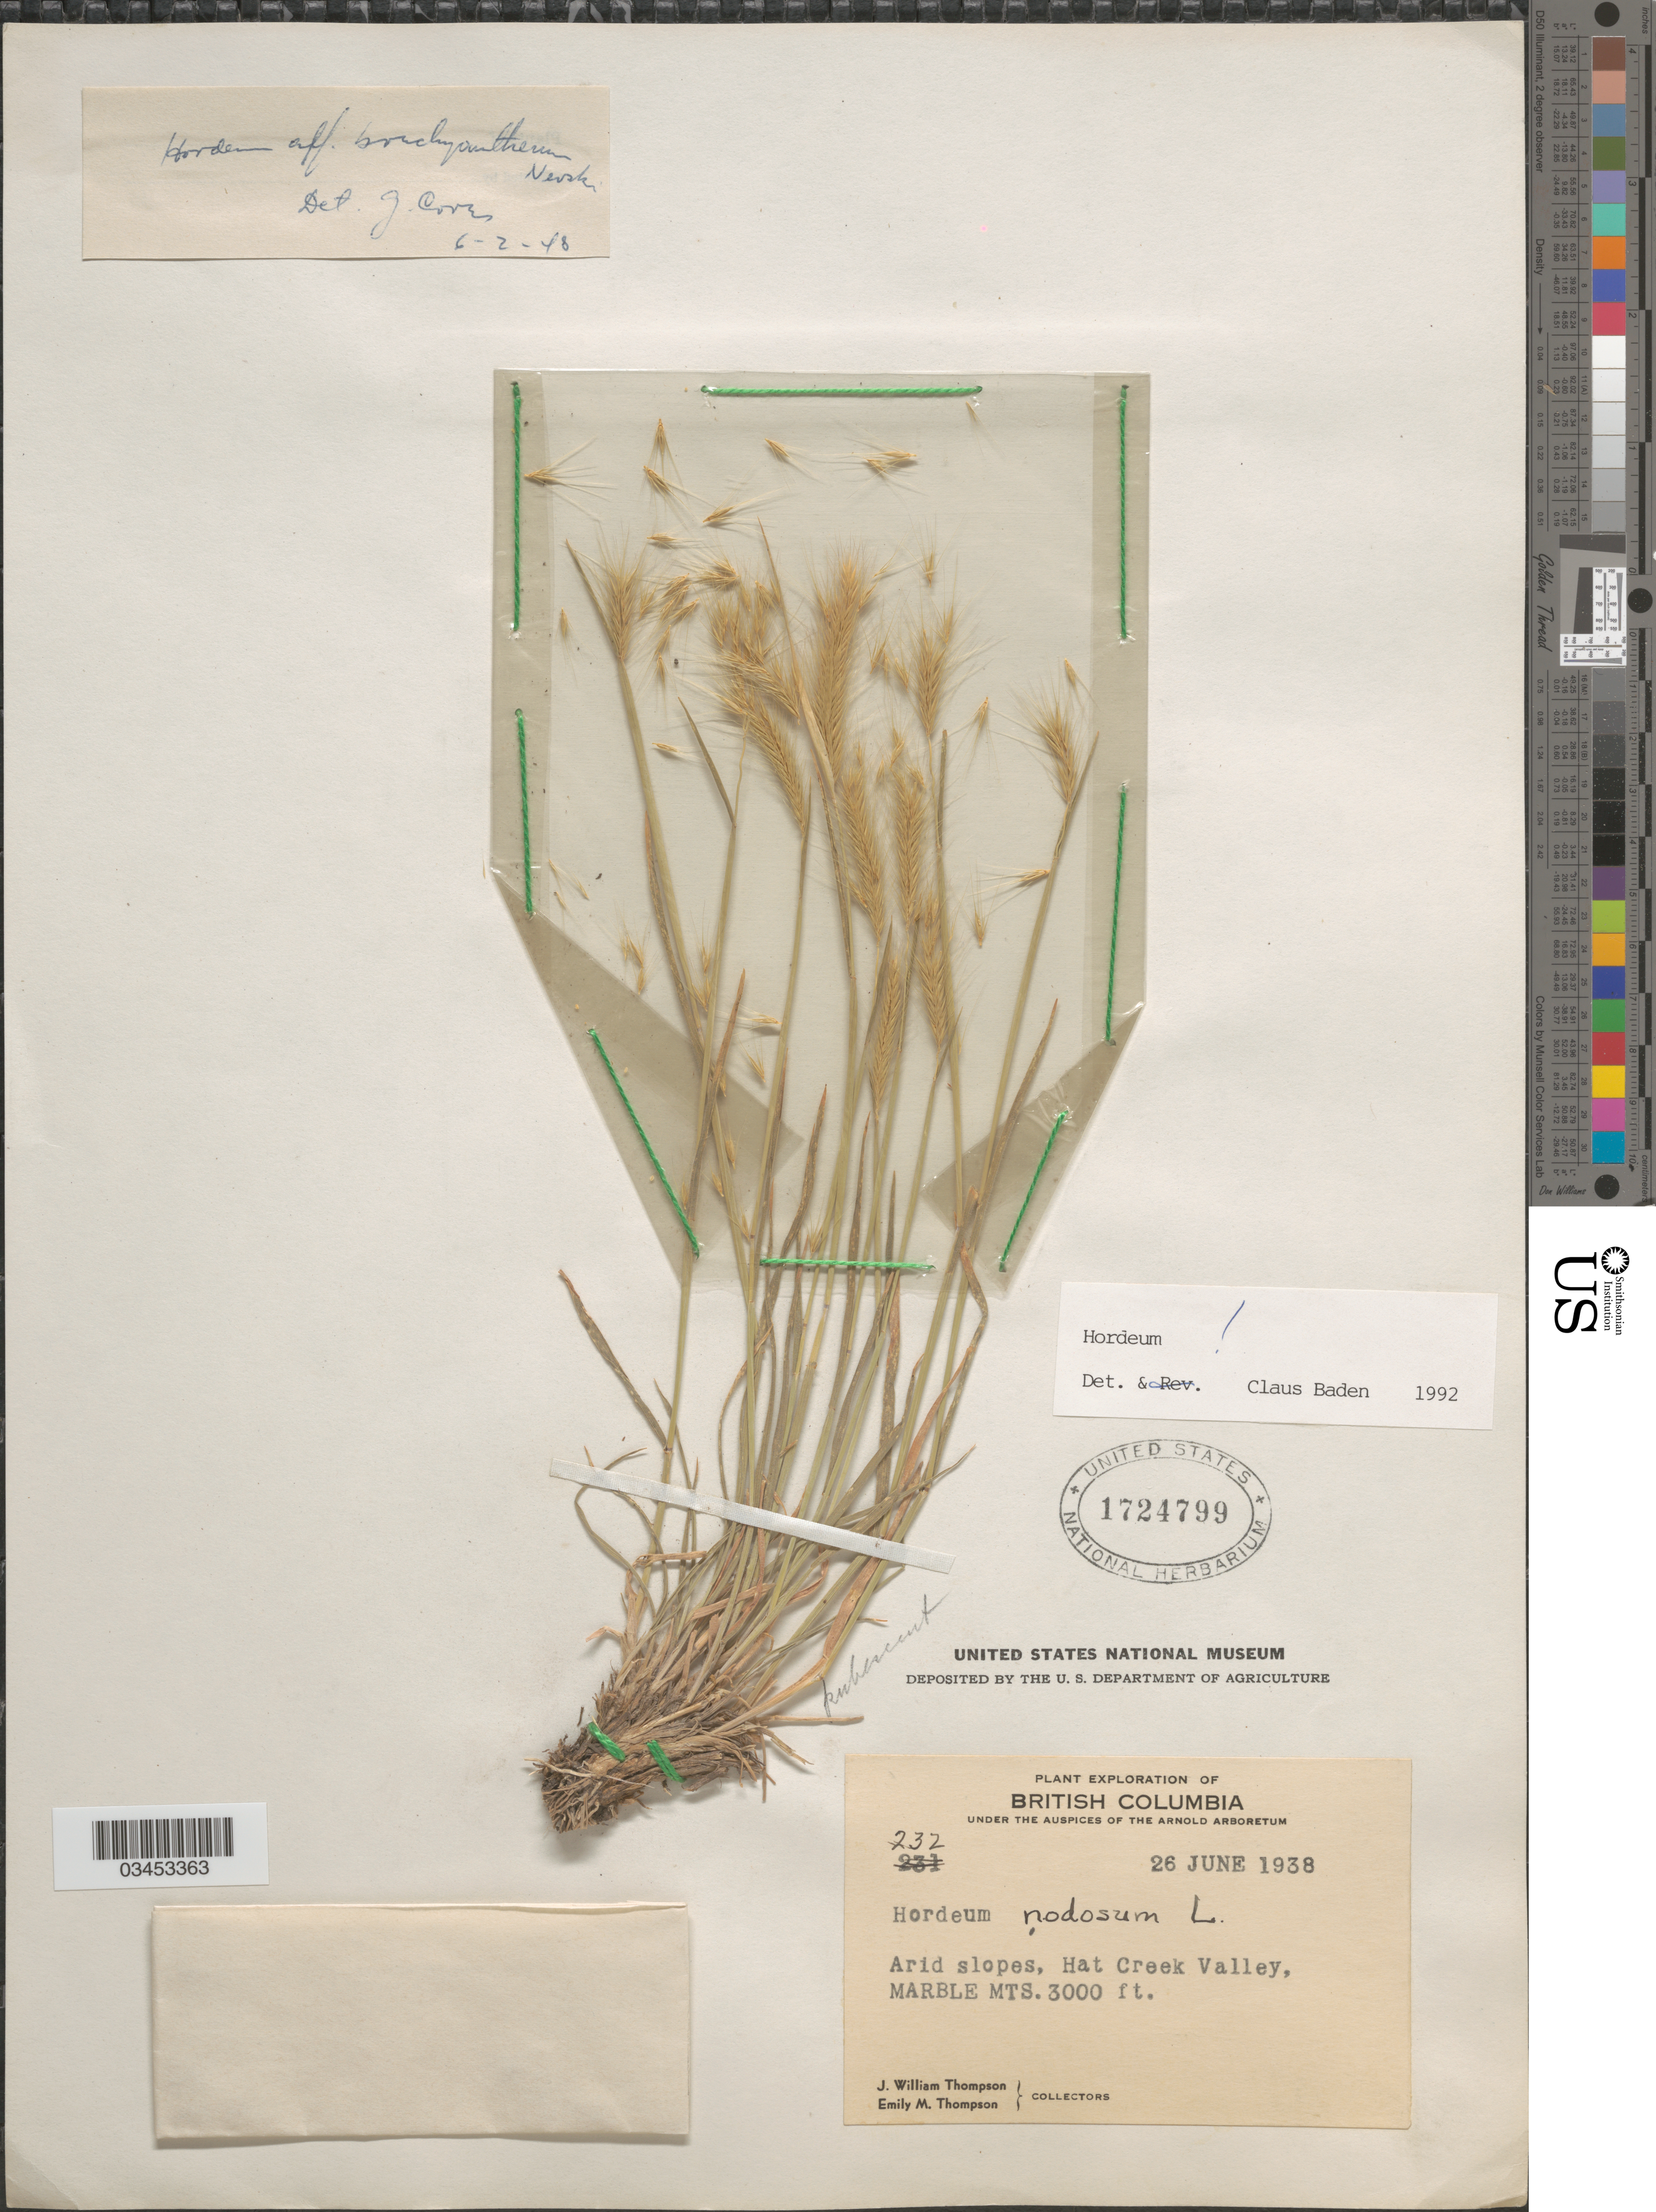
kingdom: Plantae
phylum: Tracheophyta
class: Liliopsida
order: Poales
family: Poaceae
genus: Hordeum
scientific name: Hordeum sp.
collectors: J. W. Thompson & E. M. Thompson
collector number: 232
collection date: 1938-06-26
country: Canada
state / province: British Columbia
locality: Exploration of British Columbia. Arid slopes, Hat Creek Valley, Marble Mts.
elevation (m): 914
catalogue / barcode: US 1724799